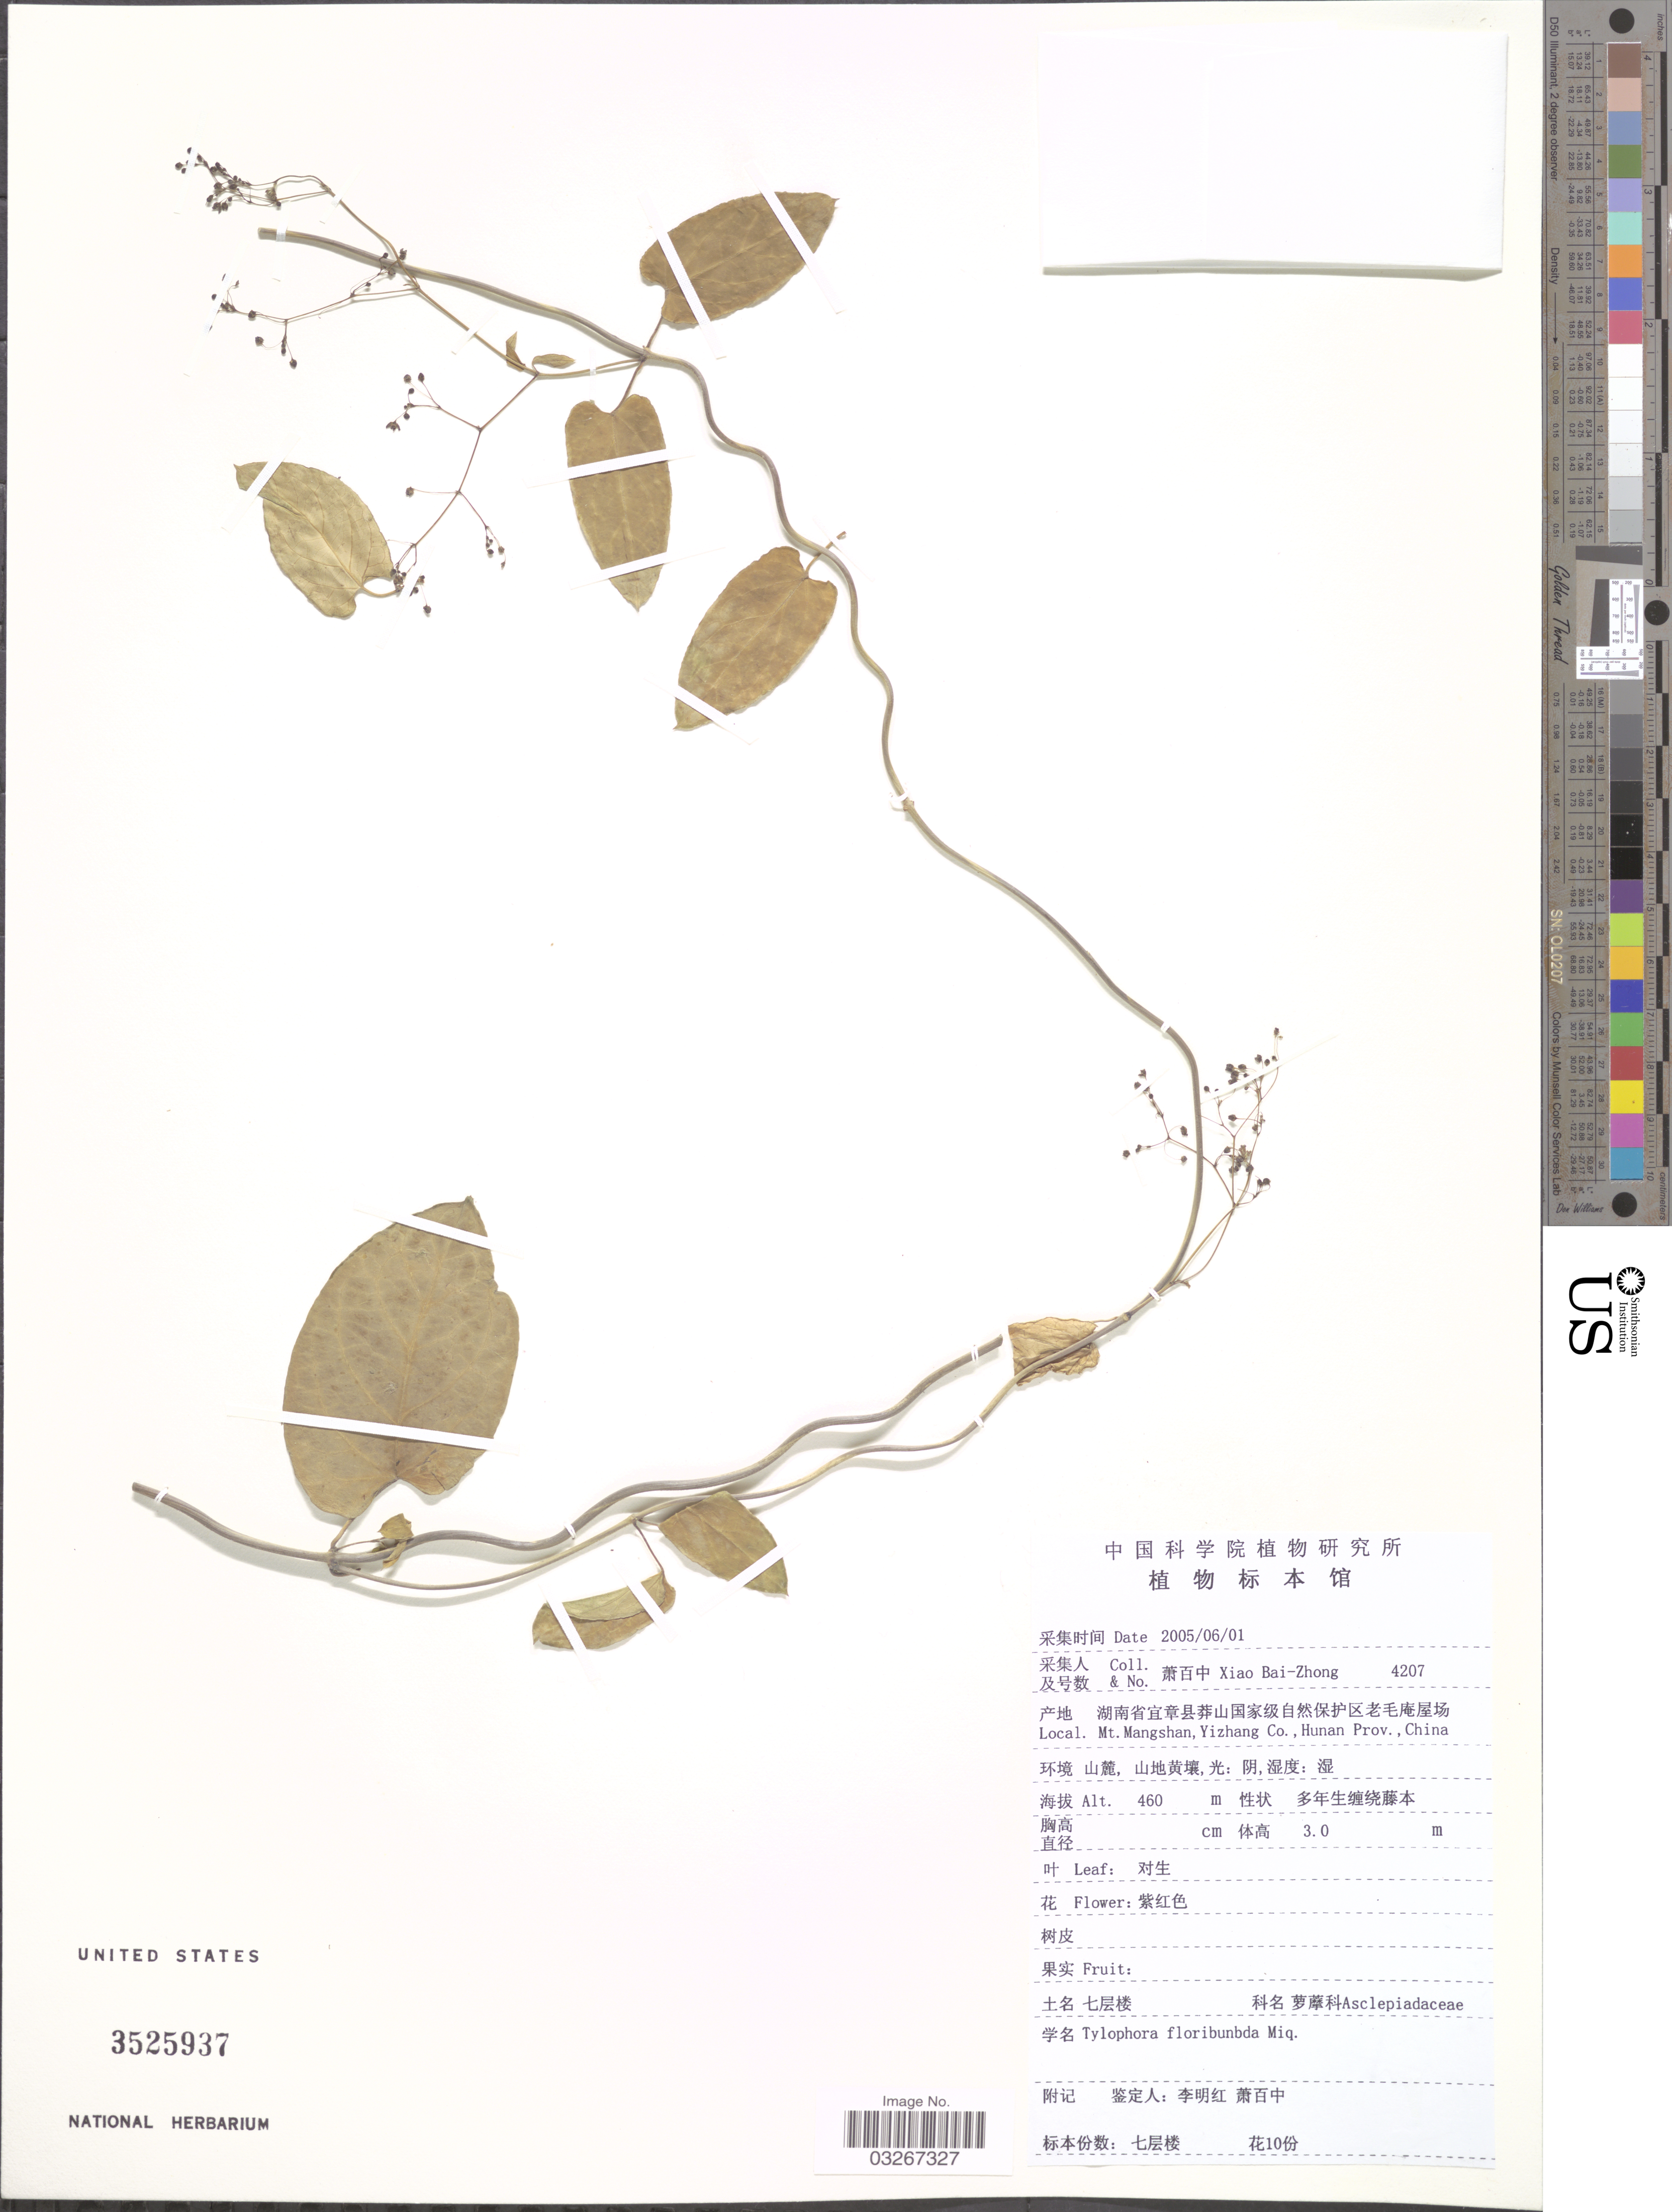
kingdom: Plantae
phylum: Tracheophyta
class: Magnoliopsida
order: Gentianales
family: Apocynaceae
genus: Tylophora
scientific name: Tylophora floribunda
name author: Miq.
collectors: B. Z. Xiao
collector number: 4207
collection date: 2005-06-01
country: China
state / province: Hunan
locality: Mt. Mangshan, Yizhang Co.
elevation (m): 460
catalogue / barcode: US 3525937